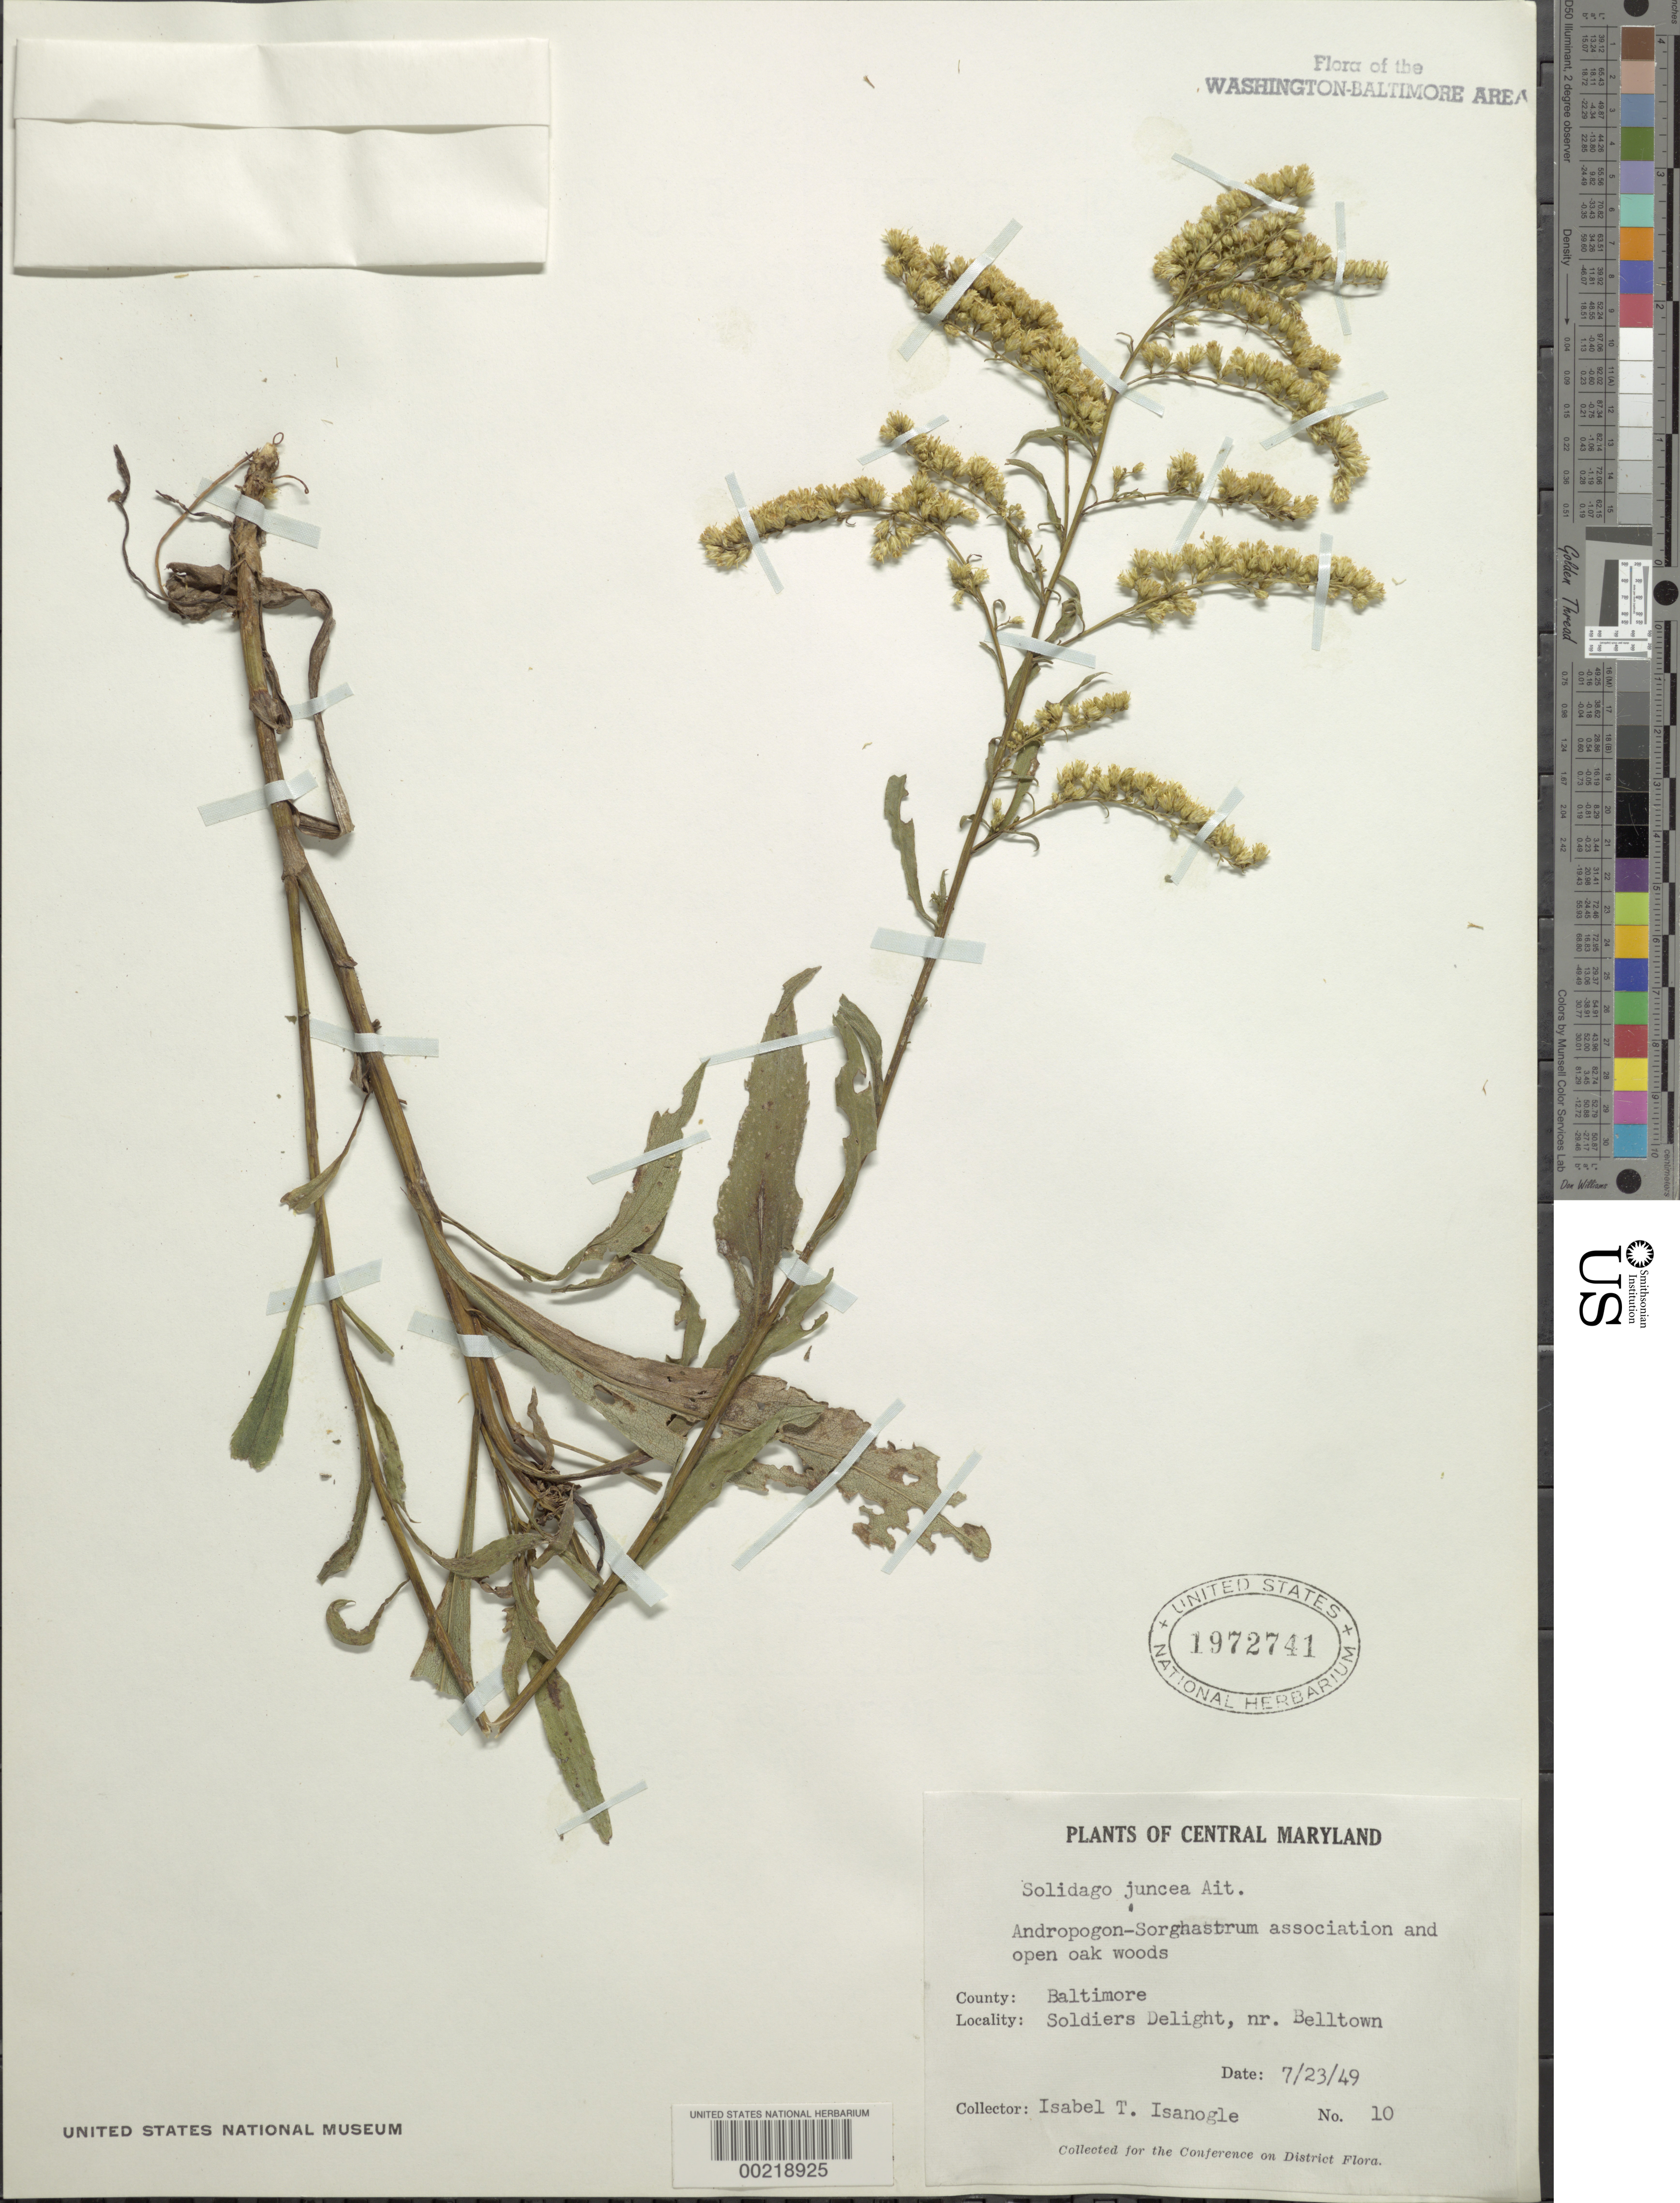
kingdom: Plantae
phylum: Tracheophyta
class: Magnoliopsida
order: Asterales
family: Asteraceae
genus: Solidago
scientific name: Solidago juncea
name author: Aiton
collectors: I. Isanogle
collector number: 10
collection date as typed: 23 Jul 1949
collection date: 1949-07-23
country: United States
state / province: Maryland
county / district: Baltimore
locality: Soldiers Delight, near Belltown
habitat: Andropogon- sorghastrum association and open oak woods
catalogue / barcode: US 1972741